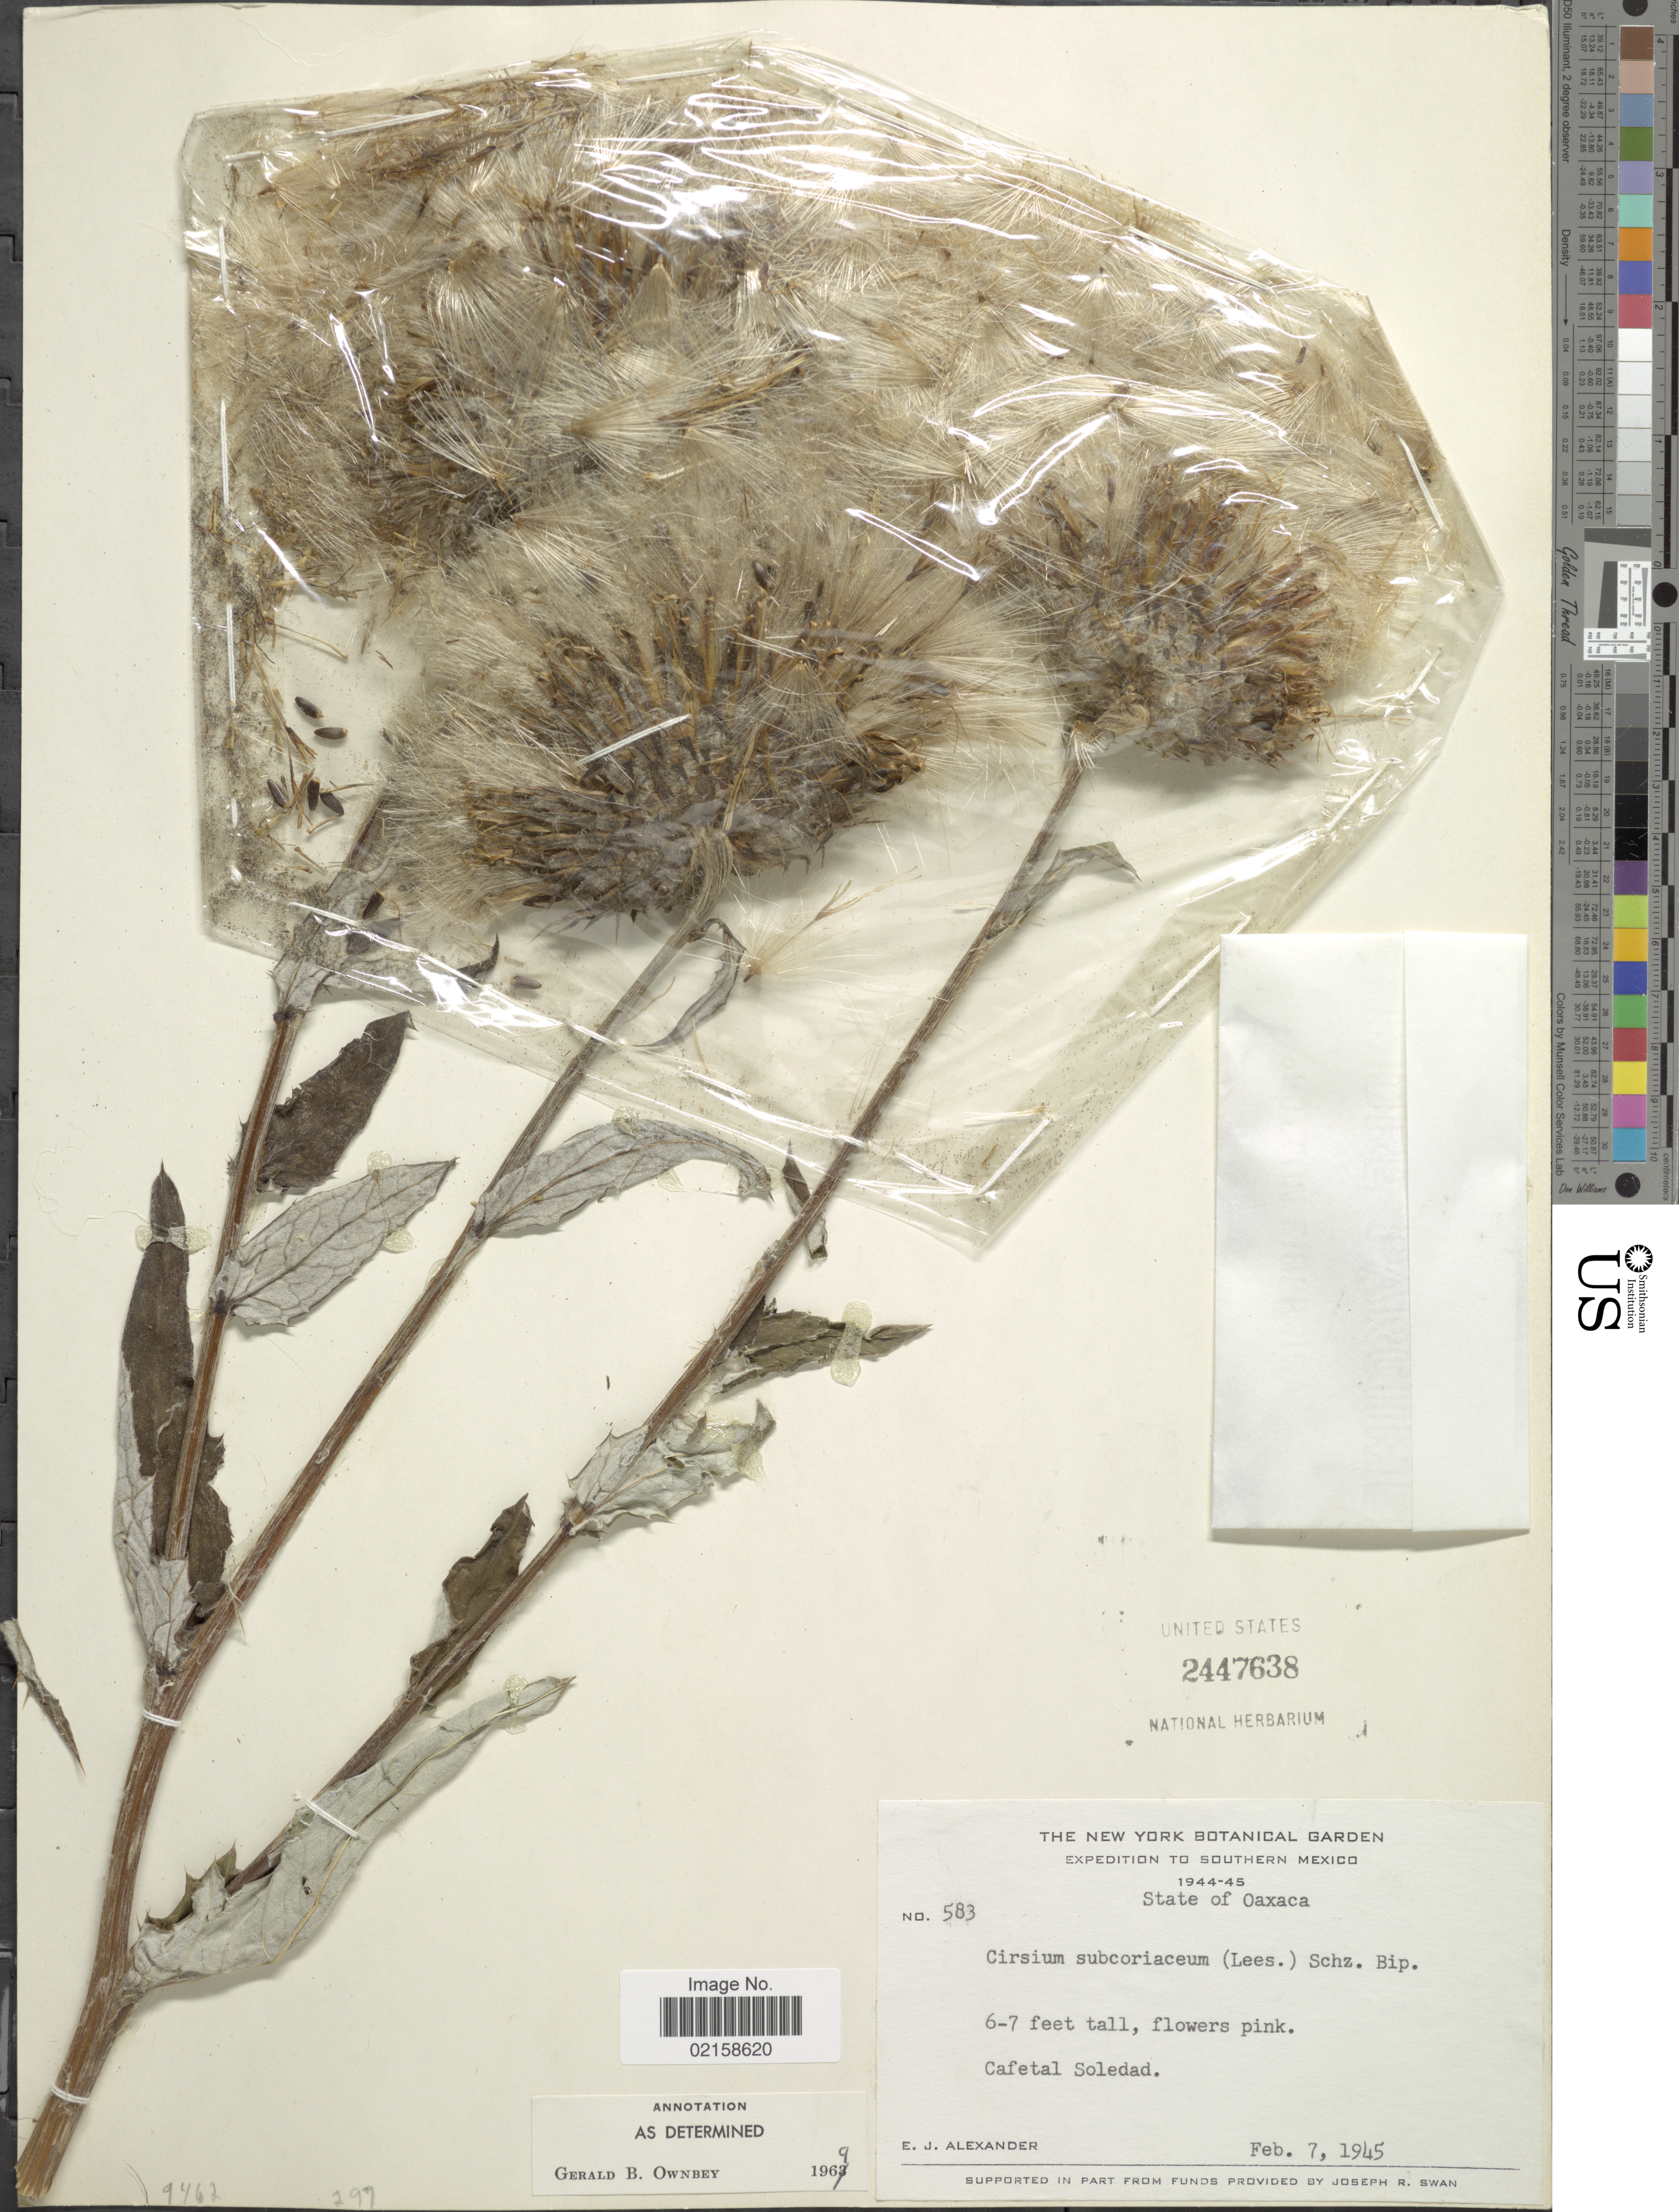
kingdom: Plantae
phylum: Tracheophyta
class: Magnoliopsida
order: Asterales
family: Asteraceae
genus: Cirsium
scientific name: Cirsium subcoriaceum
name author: (Less.) Sch. Bip.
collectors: E. J. Alexander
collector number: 583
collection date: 1945-02-07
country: Mexico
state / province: Oaxaca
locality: Southern Mexico, Cafetal Soledad.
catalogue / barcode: US 2447638